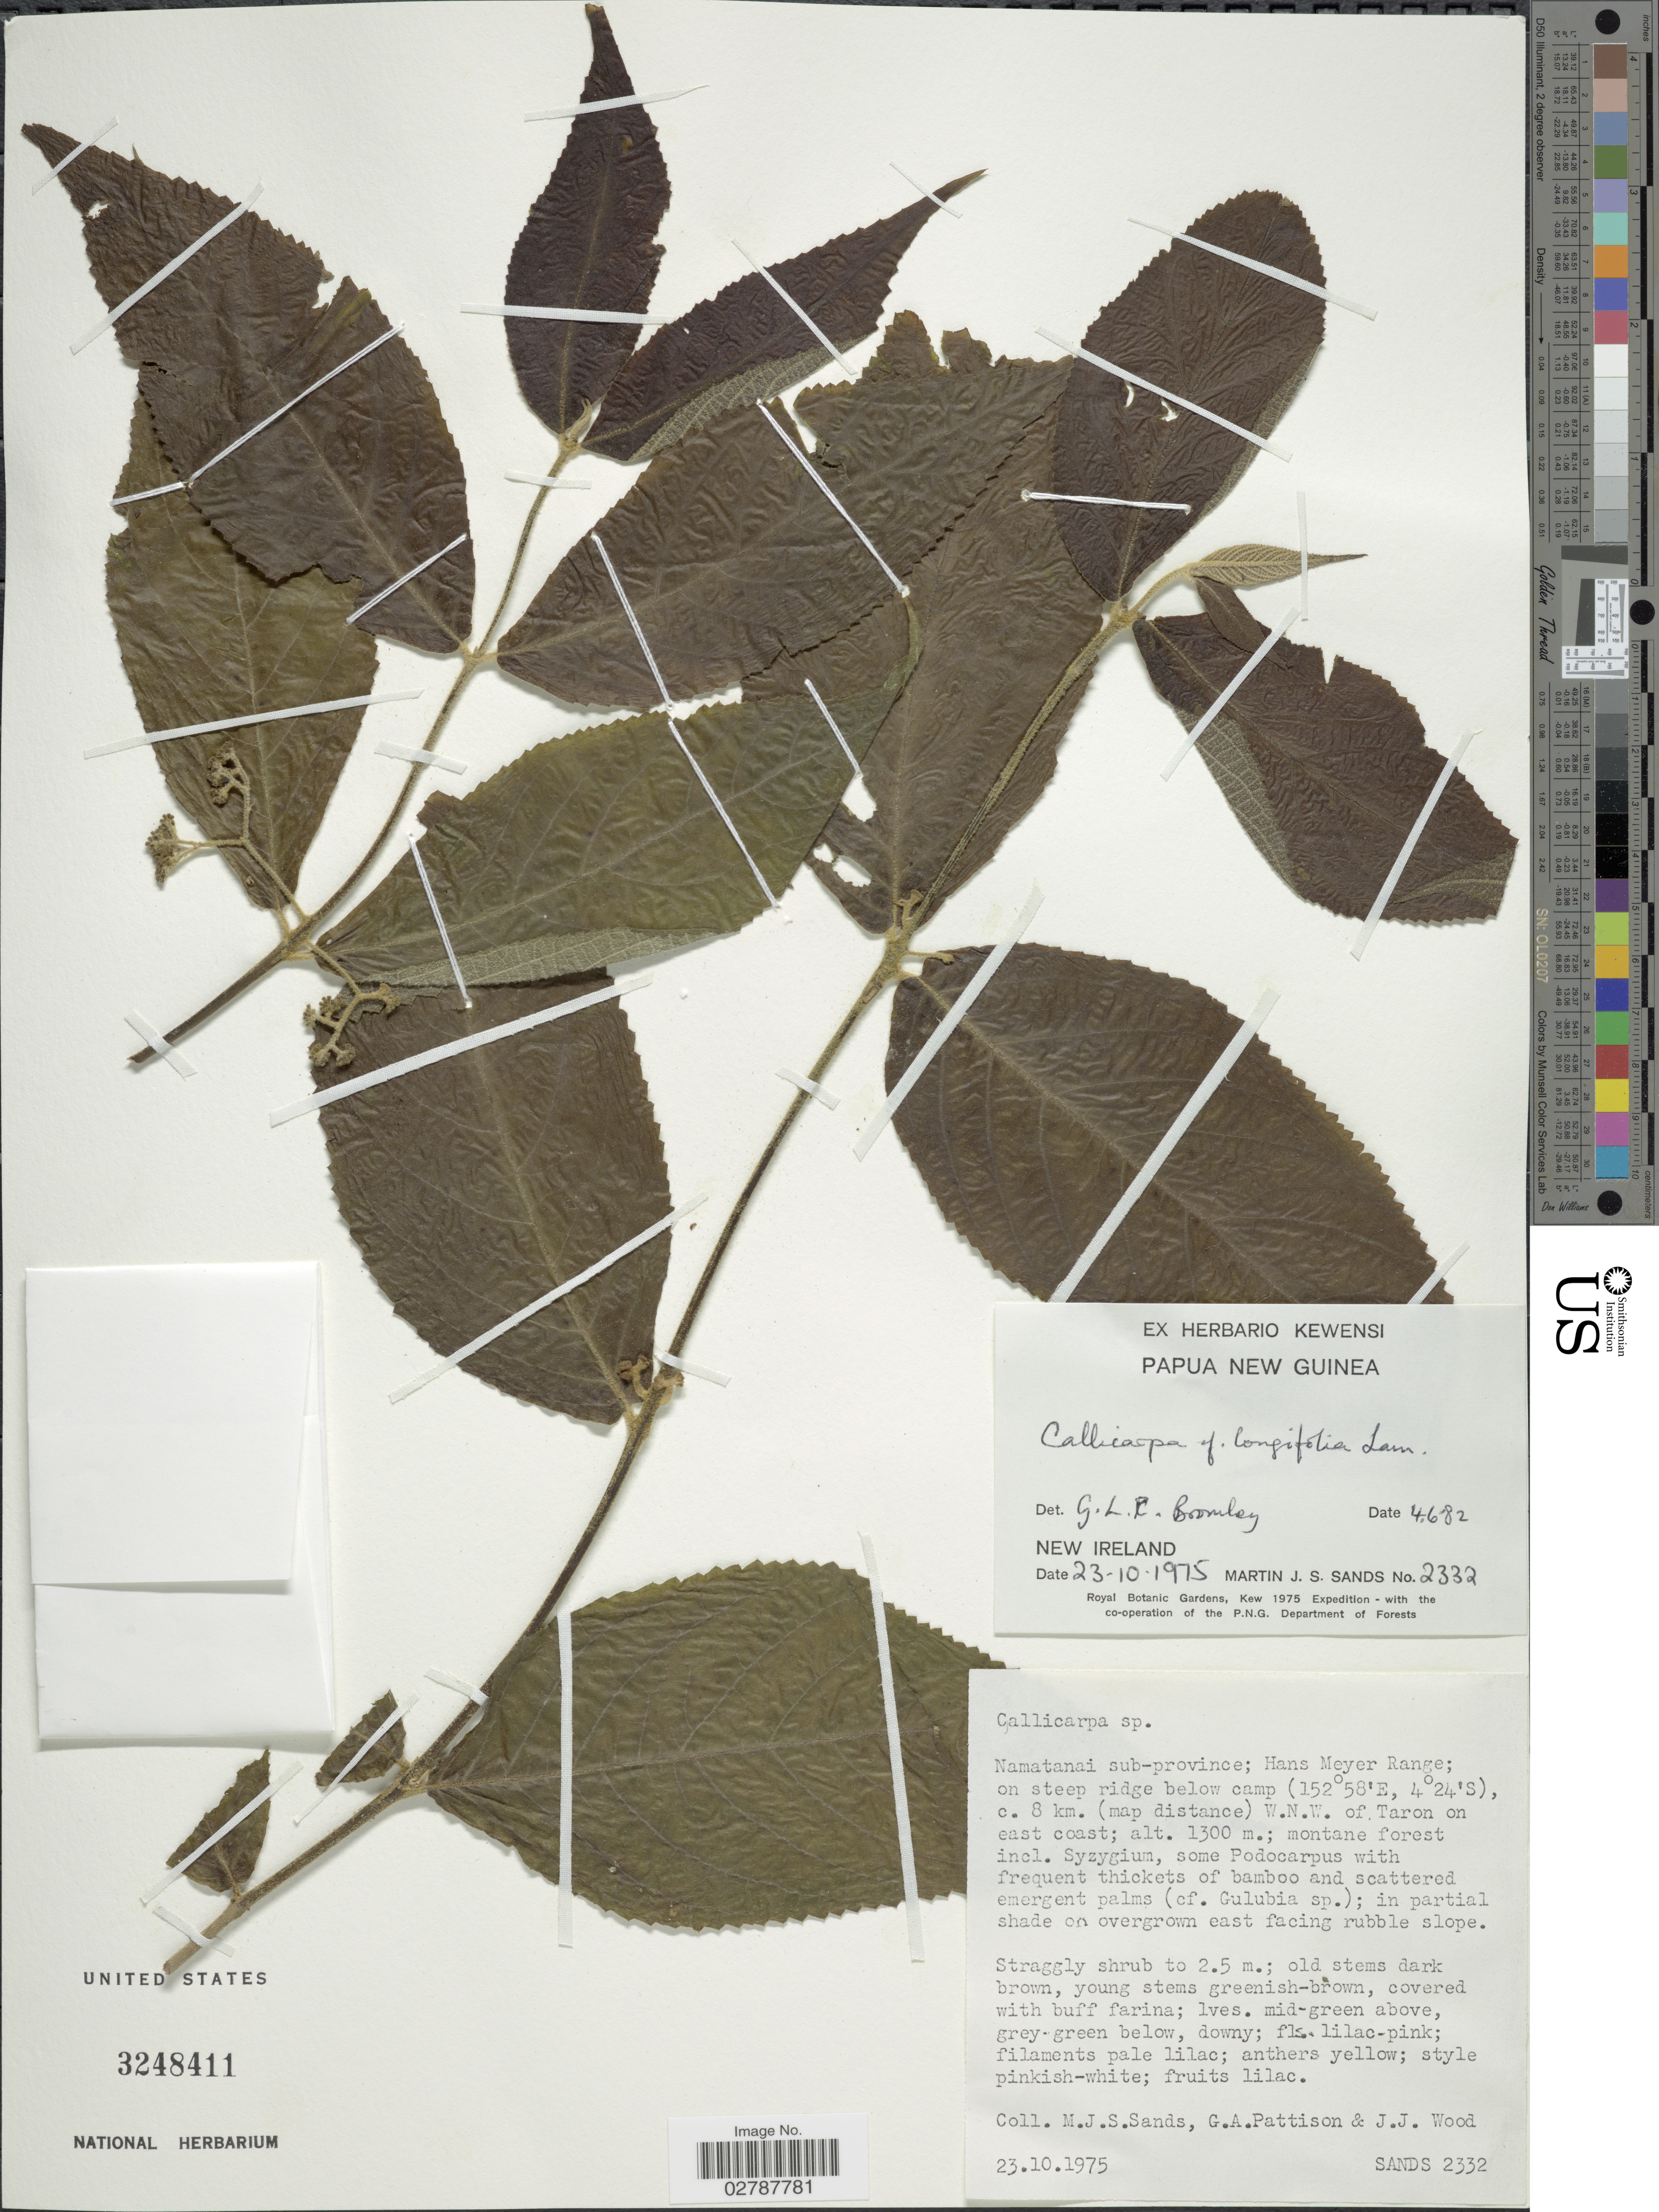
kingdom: Plantae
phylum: Tracheophyta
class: Magnoliopsida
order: Lamiales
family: Lamiaceae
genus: Callicarpa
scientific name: Callicarpa longifolia f. longifolia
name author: Lam.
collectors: M. Sands, G. Pattison & J. Wood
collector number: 2332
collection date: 1975-10-23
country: Papua New Guinea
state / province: New Ireland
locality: Namatanai sub-province; Hans Meyer Range; on steep ridge below camp, c. 8 km. (map distance) W.N.W. of Taron on east coast.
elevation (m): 1300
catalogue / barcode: US 3248411